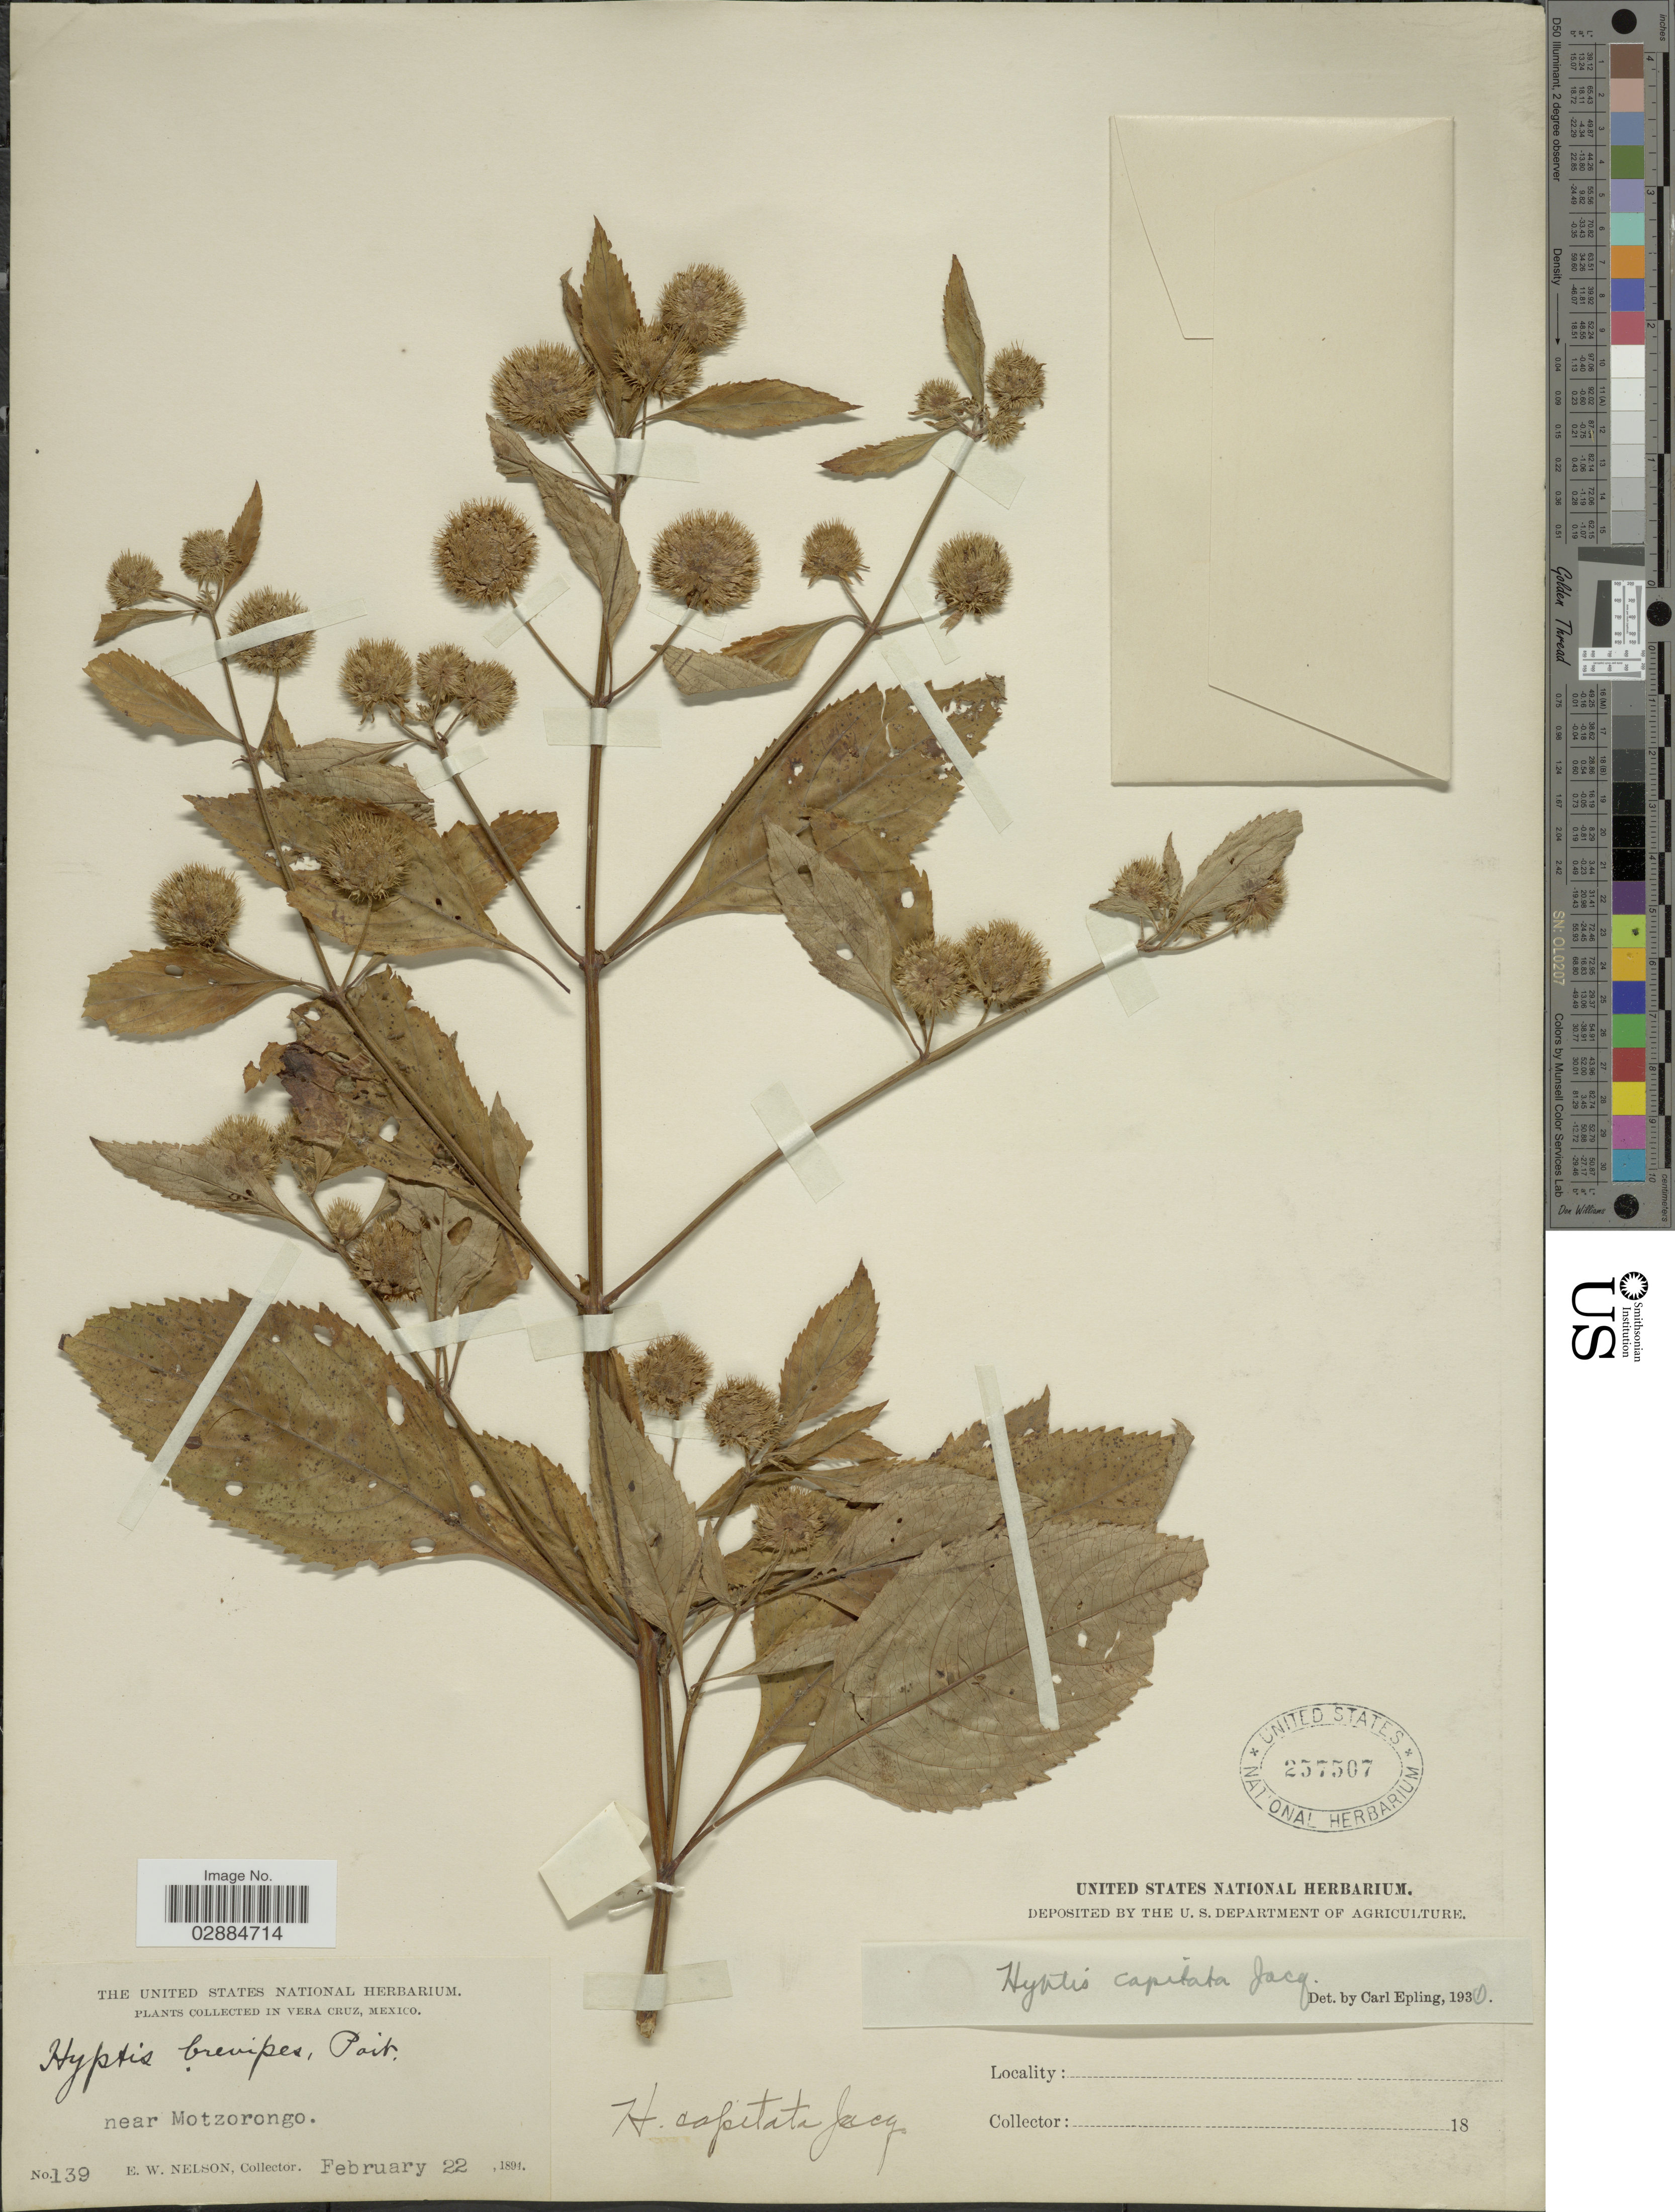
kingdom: Plantae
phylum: Tracheophyta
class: Magnoliopsida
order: Lamiales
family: Lamiaceae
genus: Hyptis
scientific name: Hyptis capitata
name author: Jacq.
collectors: E. W. Nelson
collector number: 139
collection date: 1891-02-22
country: Mexico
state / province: Veracruz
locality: Vera Cruz, near Motzorongo.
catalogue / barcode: US 237507